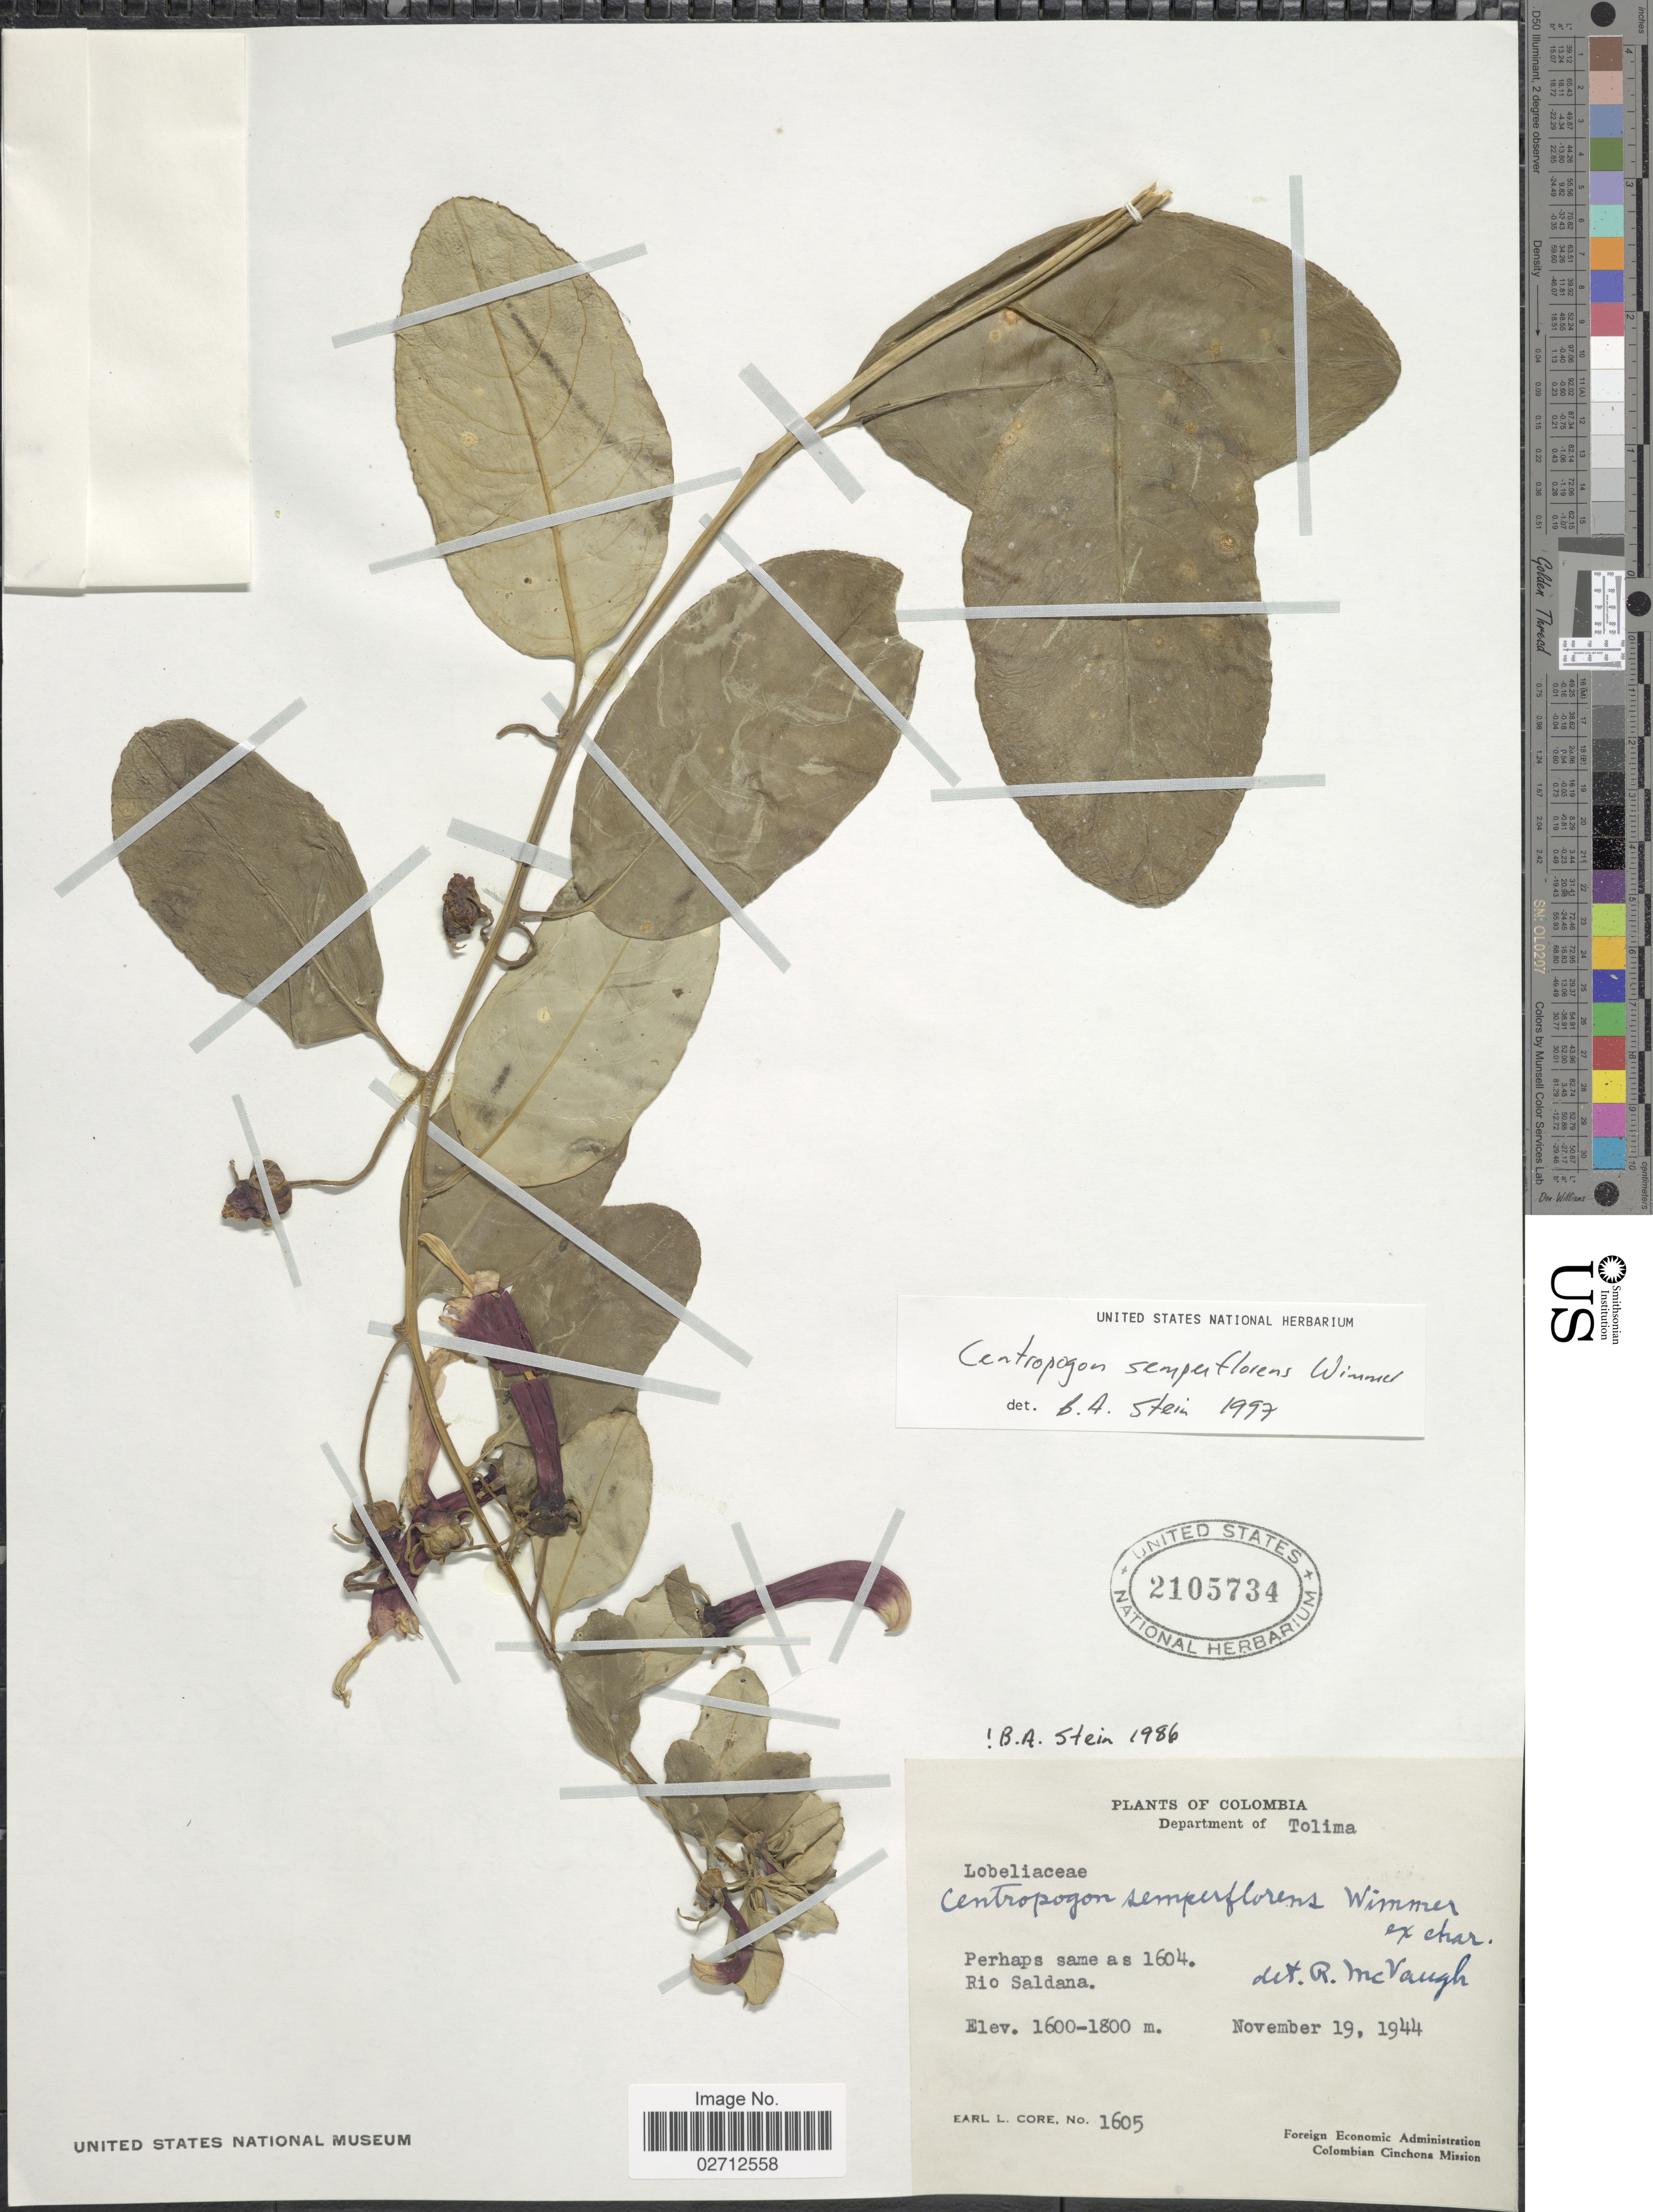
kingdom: Plantae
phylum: Tracheophyta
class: Magnoliopsida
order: Asterales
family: Campanulaceae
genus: Centropogon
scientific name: Centropogon semperflorens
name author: E. Wimm.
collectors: E. L. Core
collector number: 1605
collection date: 1944-11-19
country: Colombia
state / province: Tolima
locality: Department of Tolima, Rio Saldana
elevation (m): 1600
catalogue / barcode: US 2105734